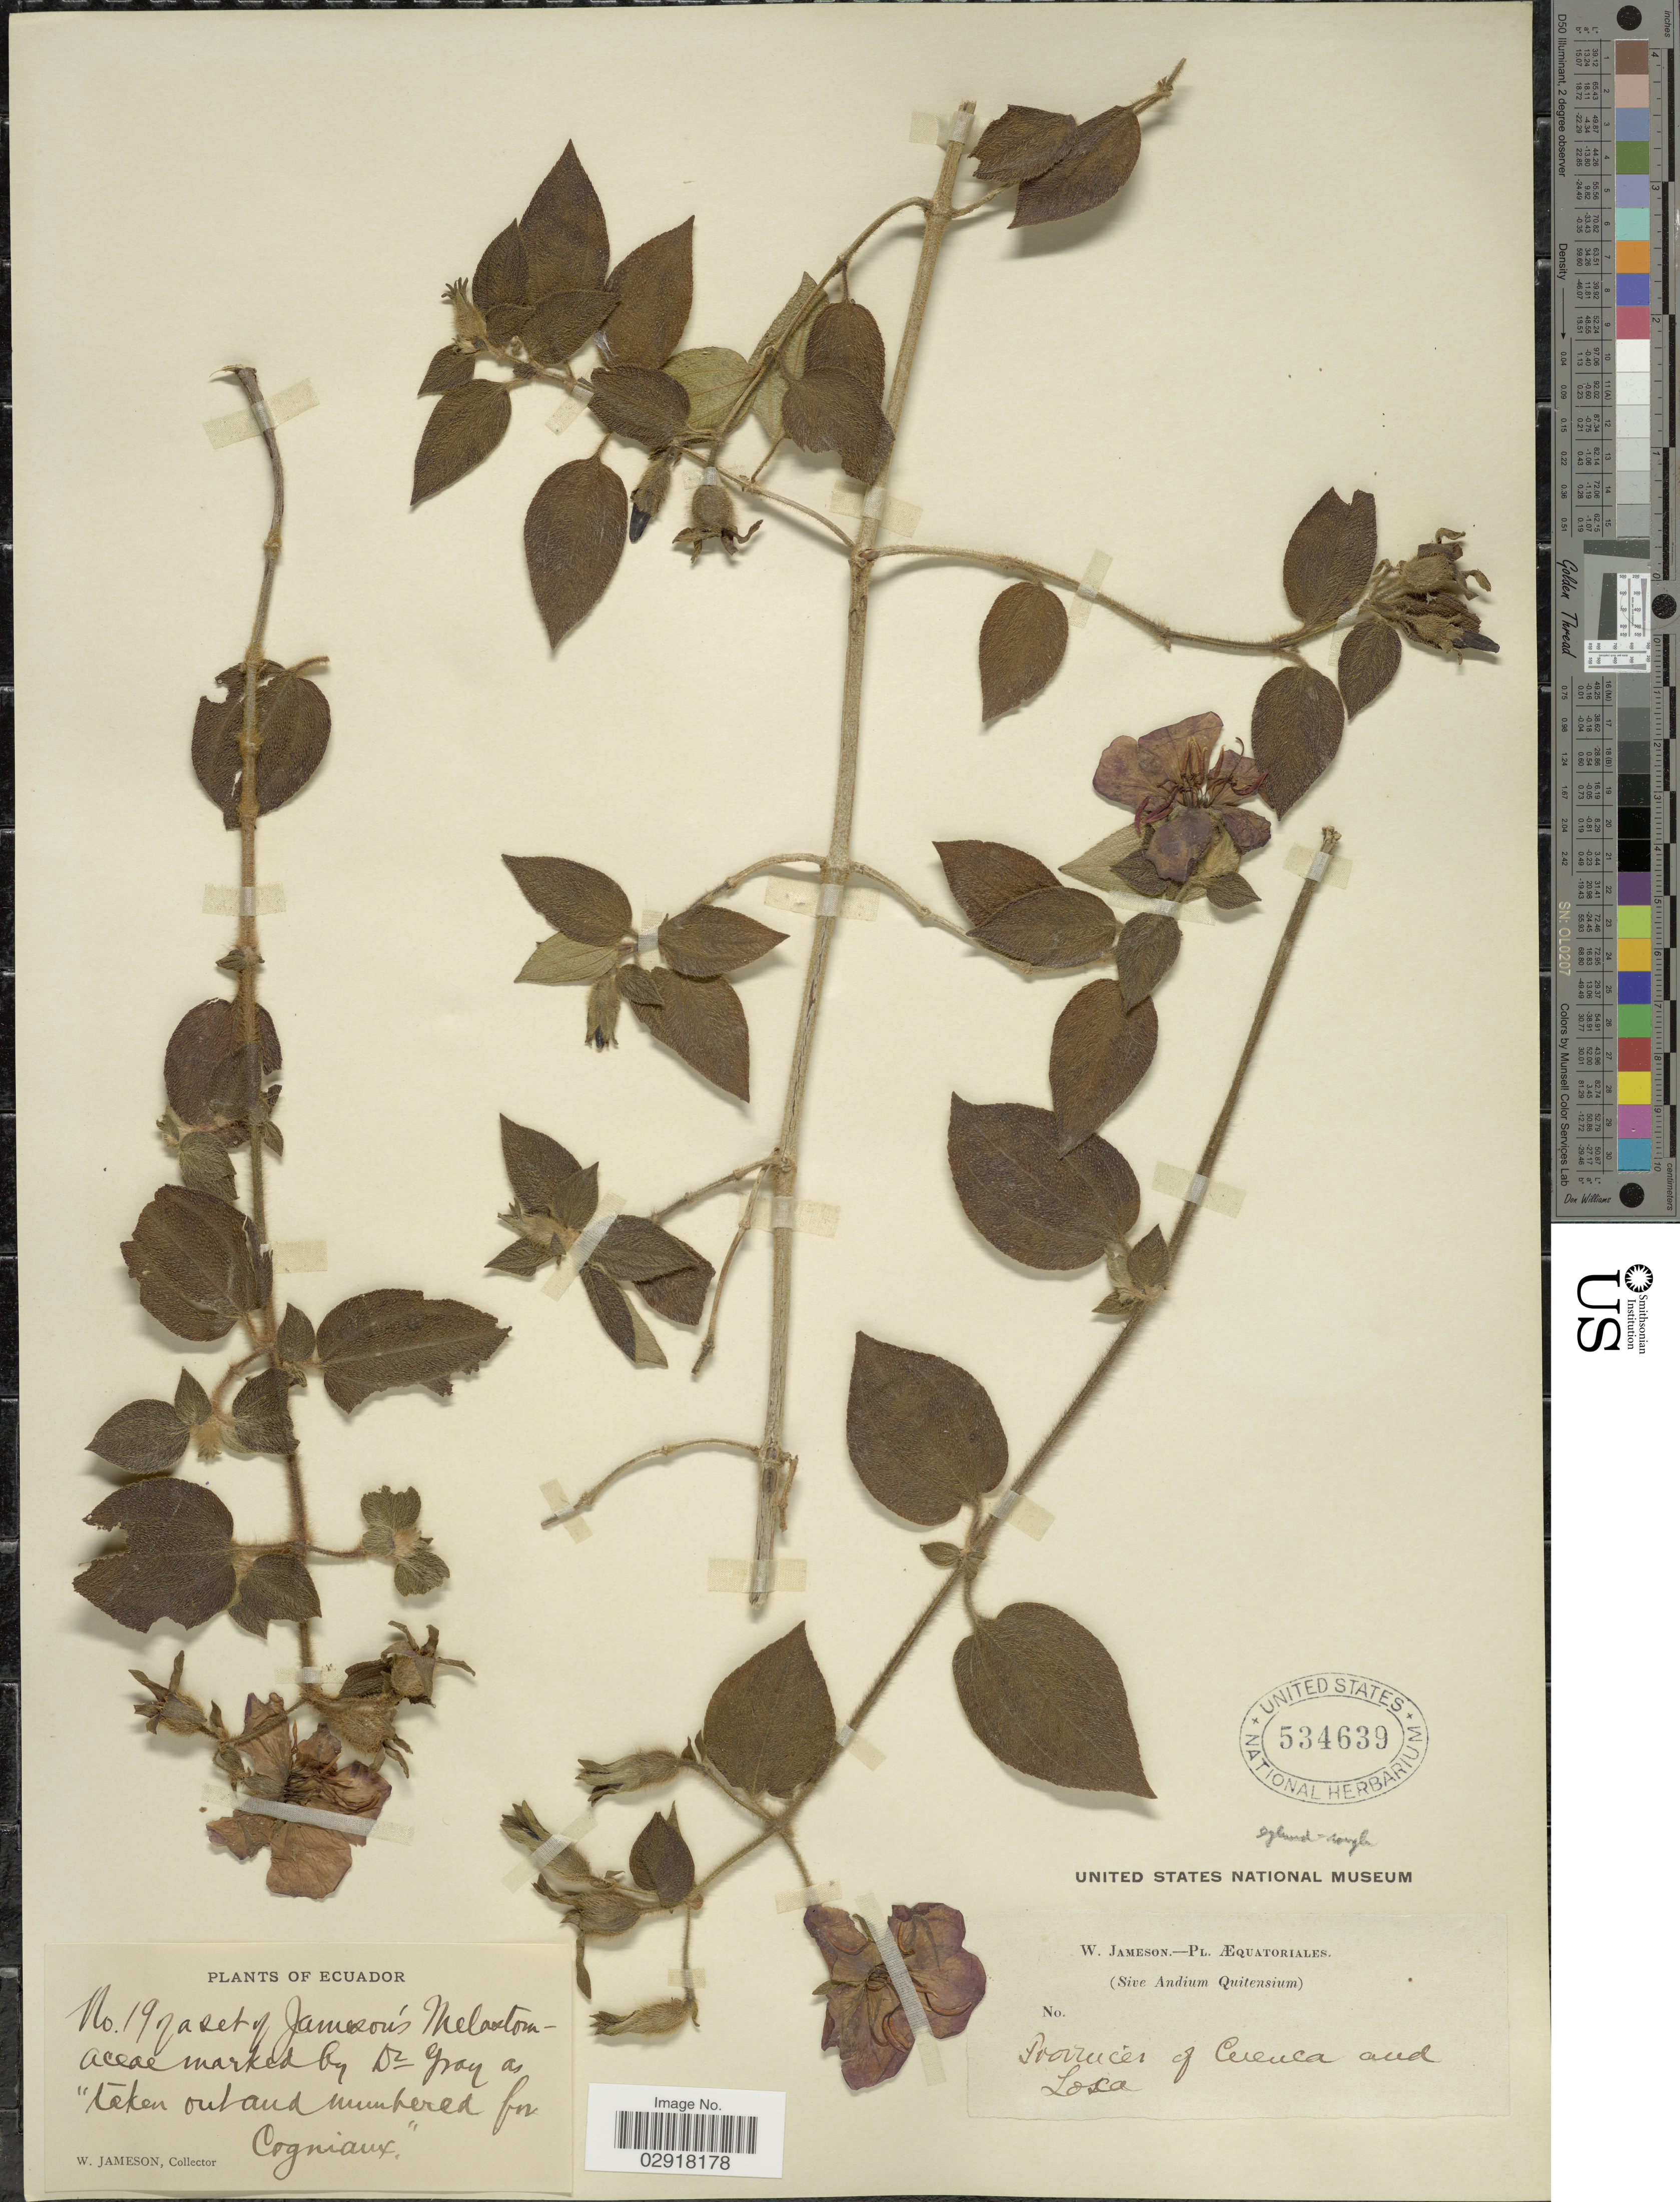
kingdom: Plantae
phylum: Tracheophyta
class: Magnoliopsida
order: Myrtales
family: Melastomataceae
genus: Chaetogastra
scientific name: Chaetogastra sp.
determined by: Strong, Mark T., (BOT), Smithsonian Institution - National Museum of Natural History (UNITED STATES)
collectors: W. Jameson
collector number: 19?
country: Ecuador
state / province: Loja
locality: Provinces of Cuenca and Loja.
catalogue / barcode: US 534639